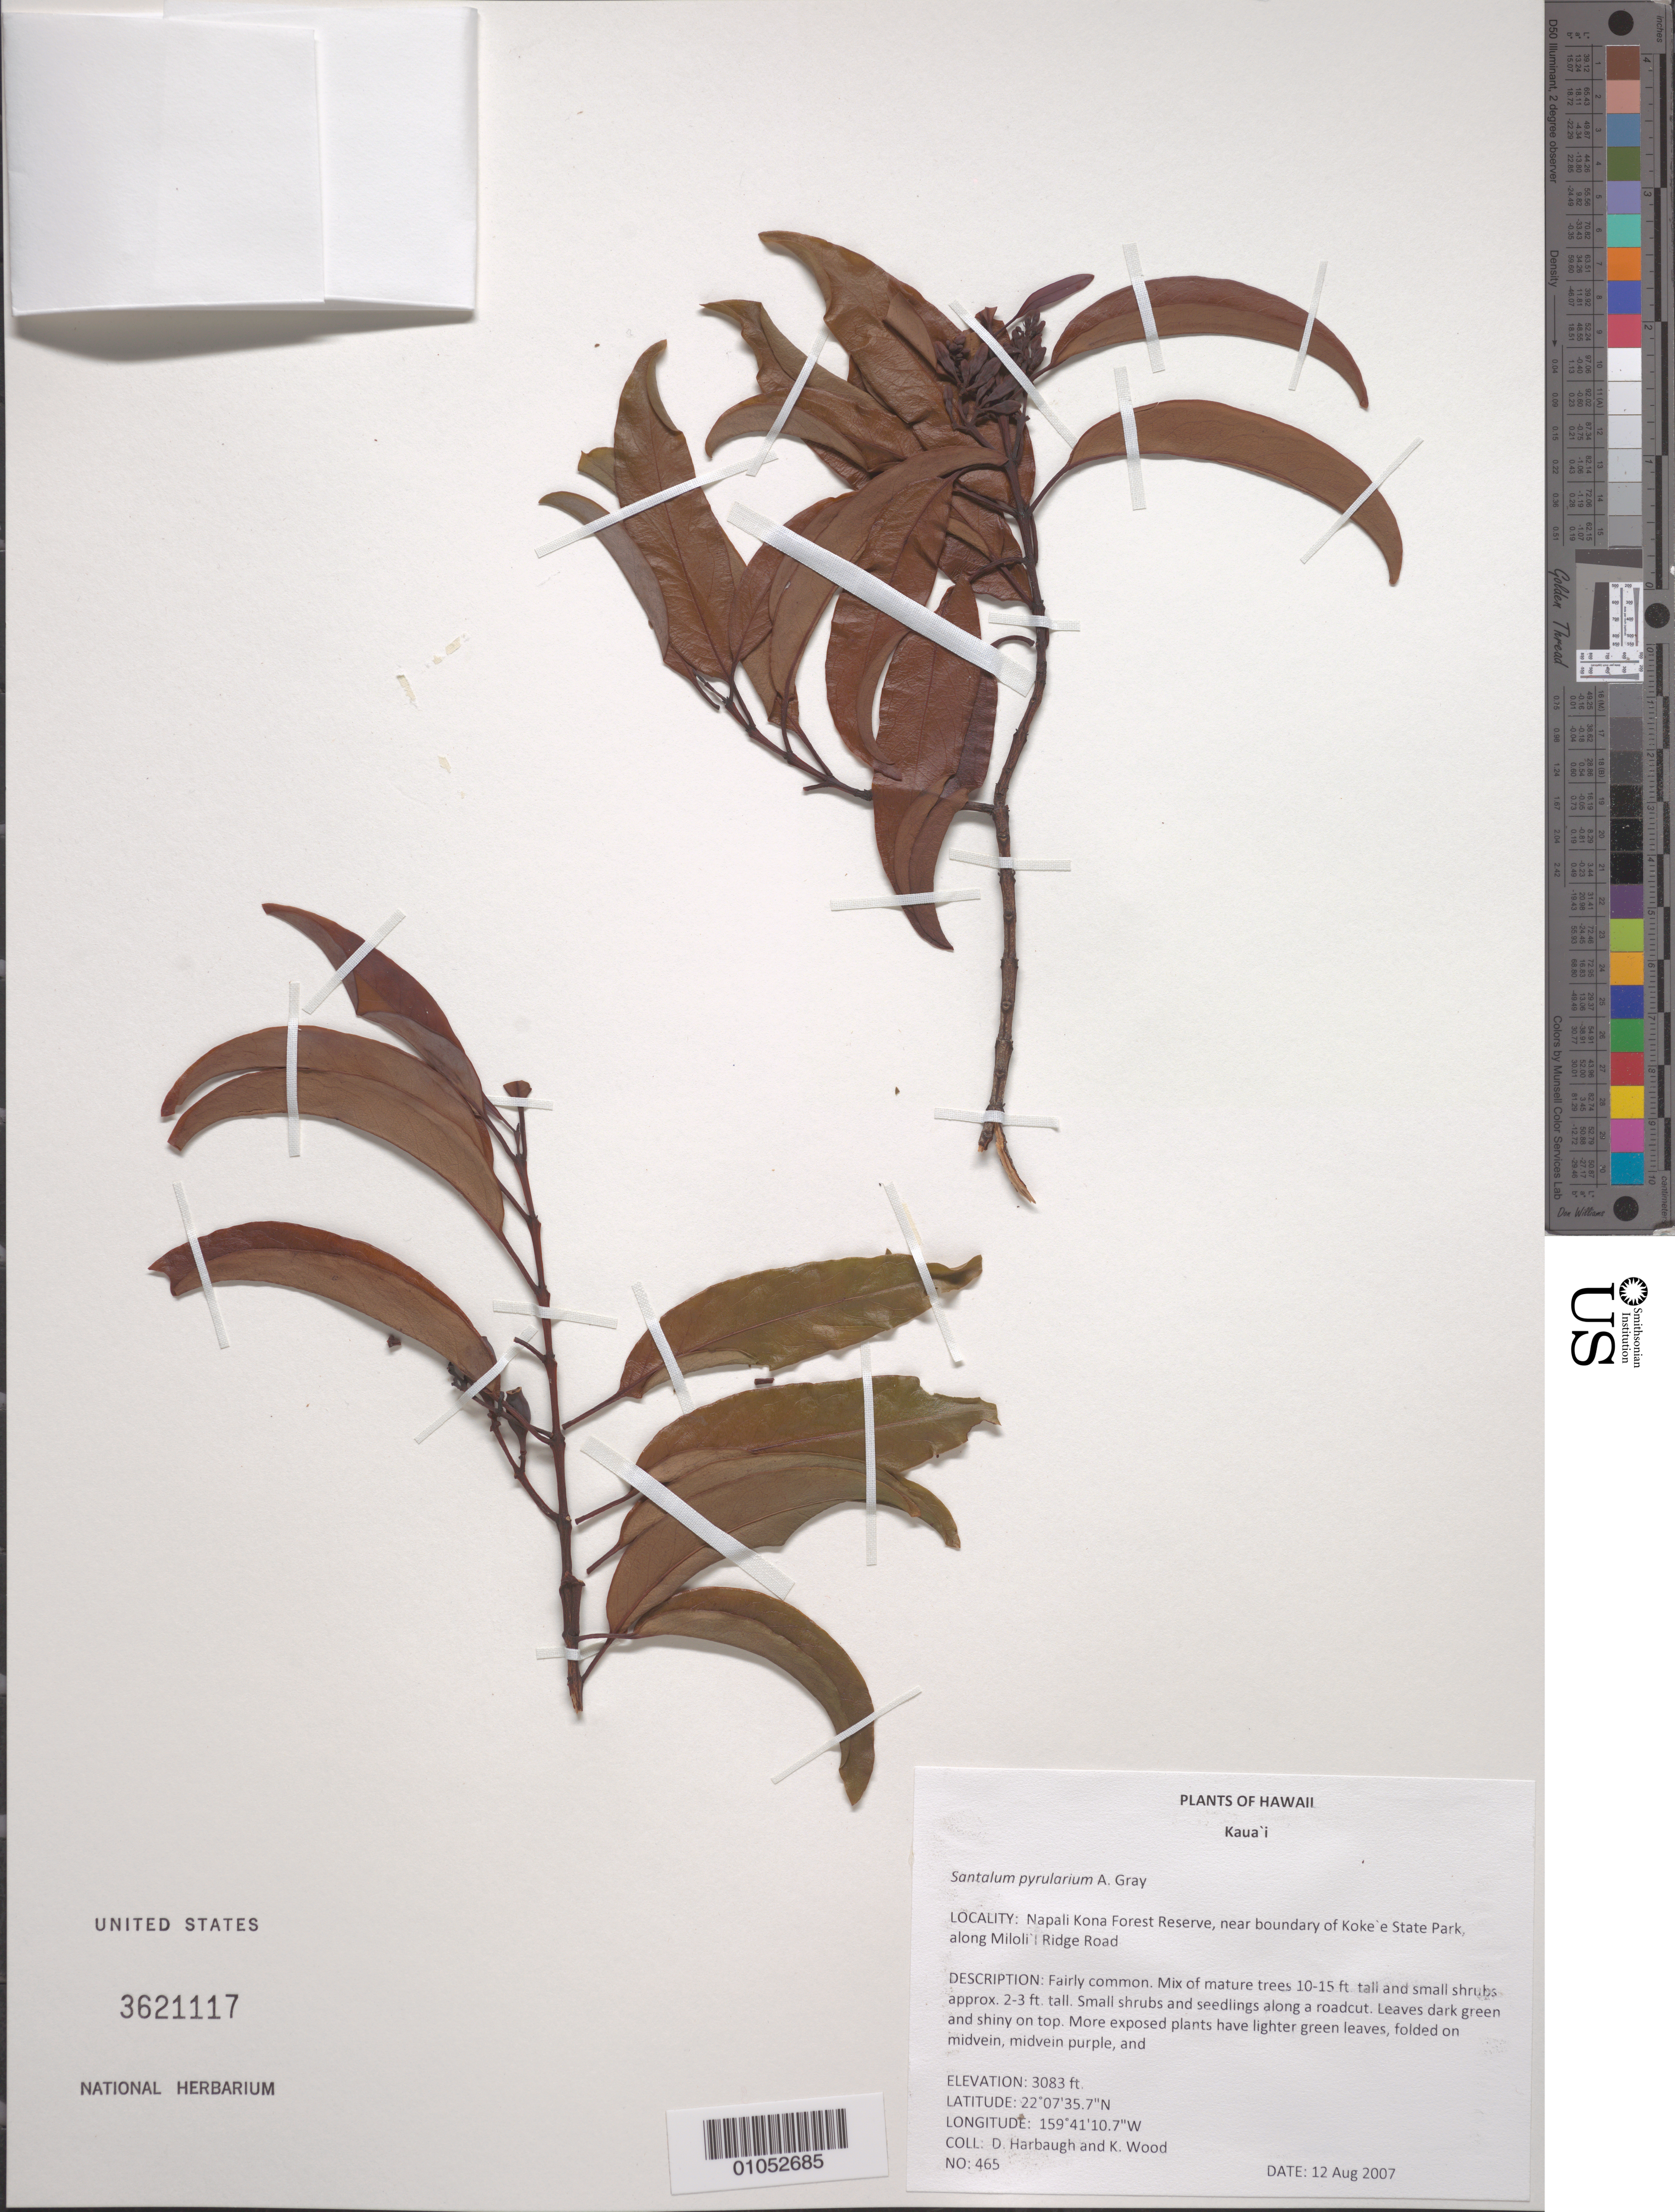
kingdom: Plantae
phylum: Tracheophyta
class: Magnoliopsida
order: Santalales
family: Santalaceae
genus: Santalum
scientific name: Santalum pyrularium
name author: A. Gray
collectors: D. Harbaugh & K. Wood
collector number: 465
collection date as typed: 12 Aug 2007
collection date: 2007-08-12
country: United States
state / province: Hawaii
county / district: Kauai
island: Kaua'i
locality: Napali Kona Forest Reserve, near boundary of Kokee State park along Milolil Ridge Road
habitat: Mixed mesic forest.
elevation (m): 940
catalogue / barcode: US 3621117